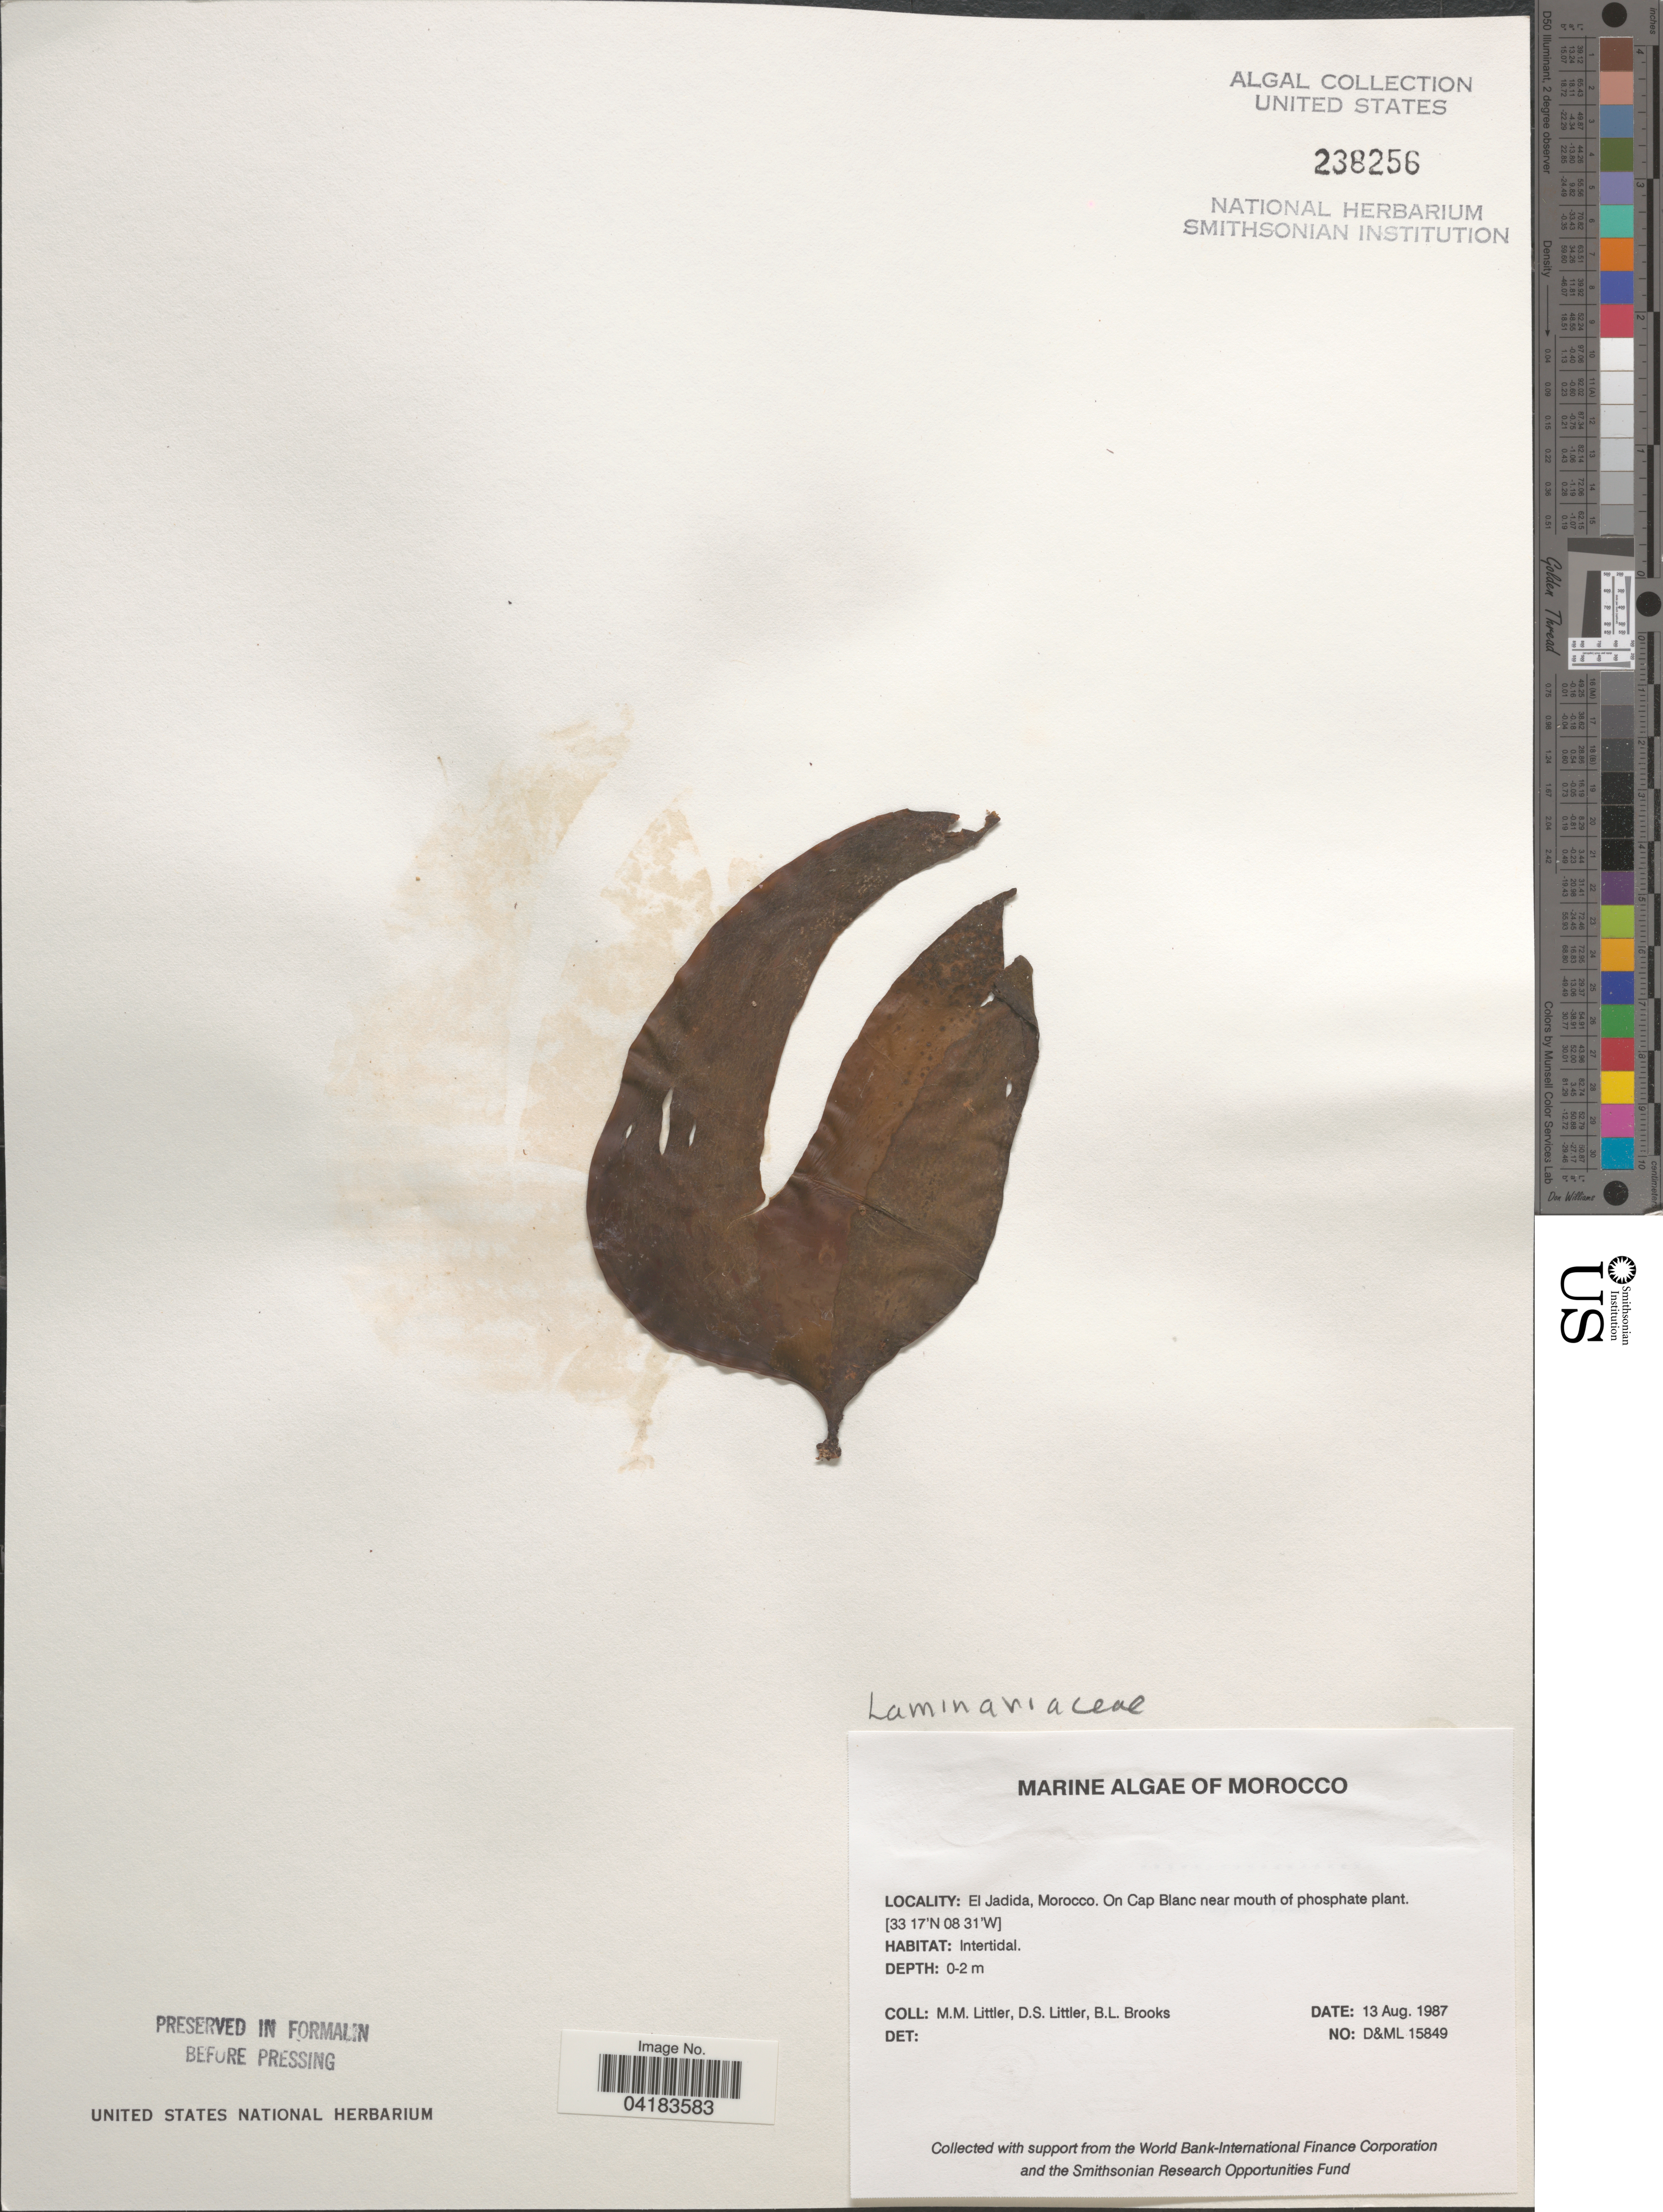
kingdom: Chromista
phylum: Ochrophyta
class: Phaeophyceae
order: Laminariales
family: Laminariaceae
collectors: D. S. Littler & B. Brooks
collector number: D&ML15849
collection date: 1987-08-13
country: Morocco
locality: El Jadida. On Cap Blanc near mouth of phosphate plant.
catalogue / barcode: US 238256